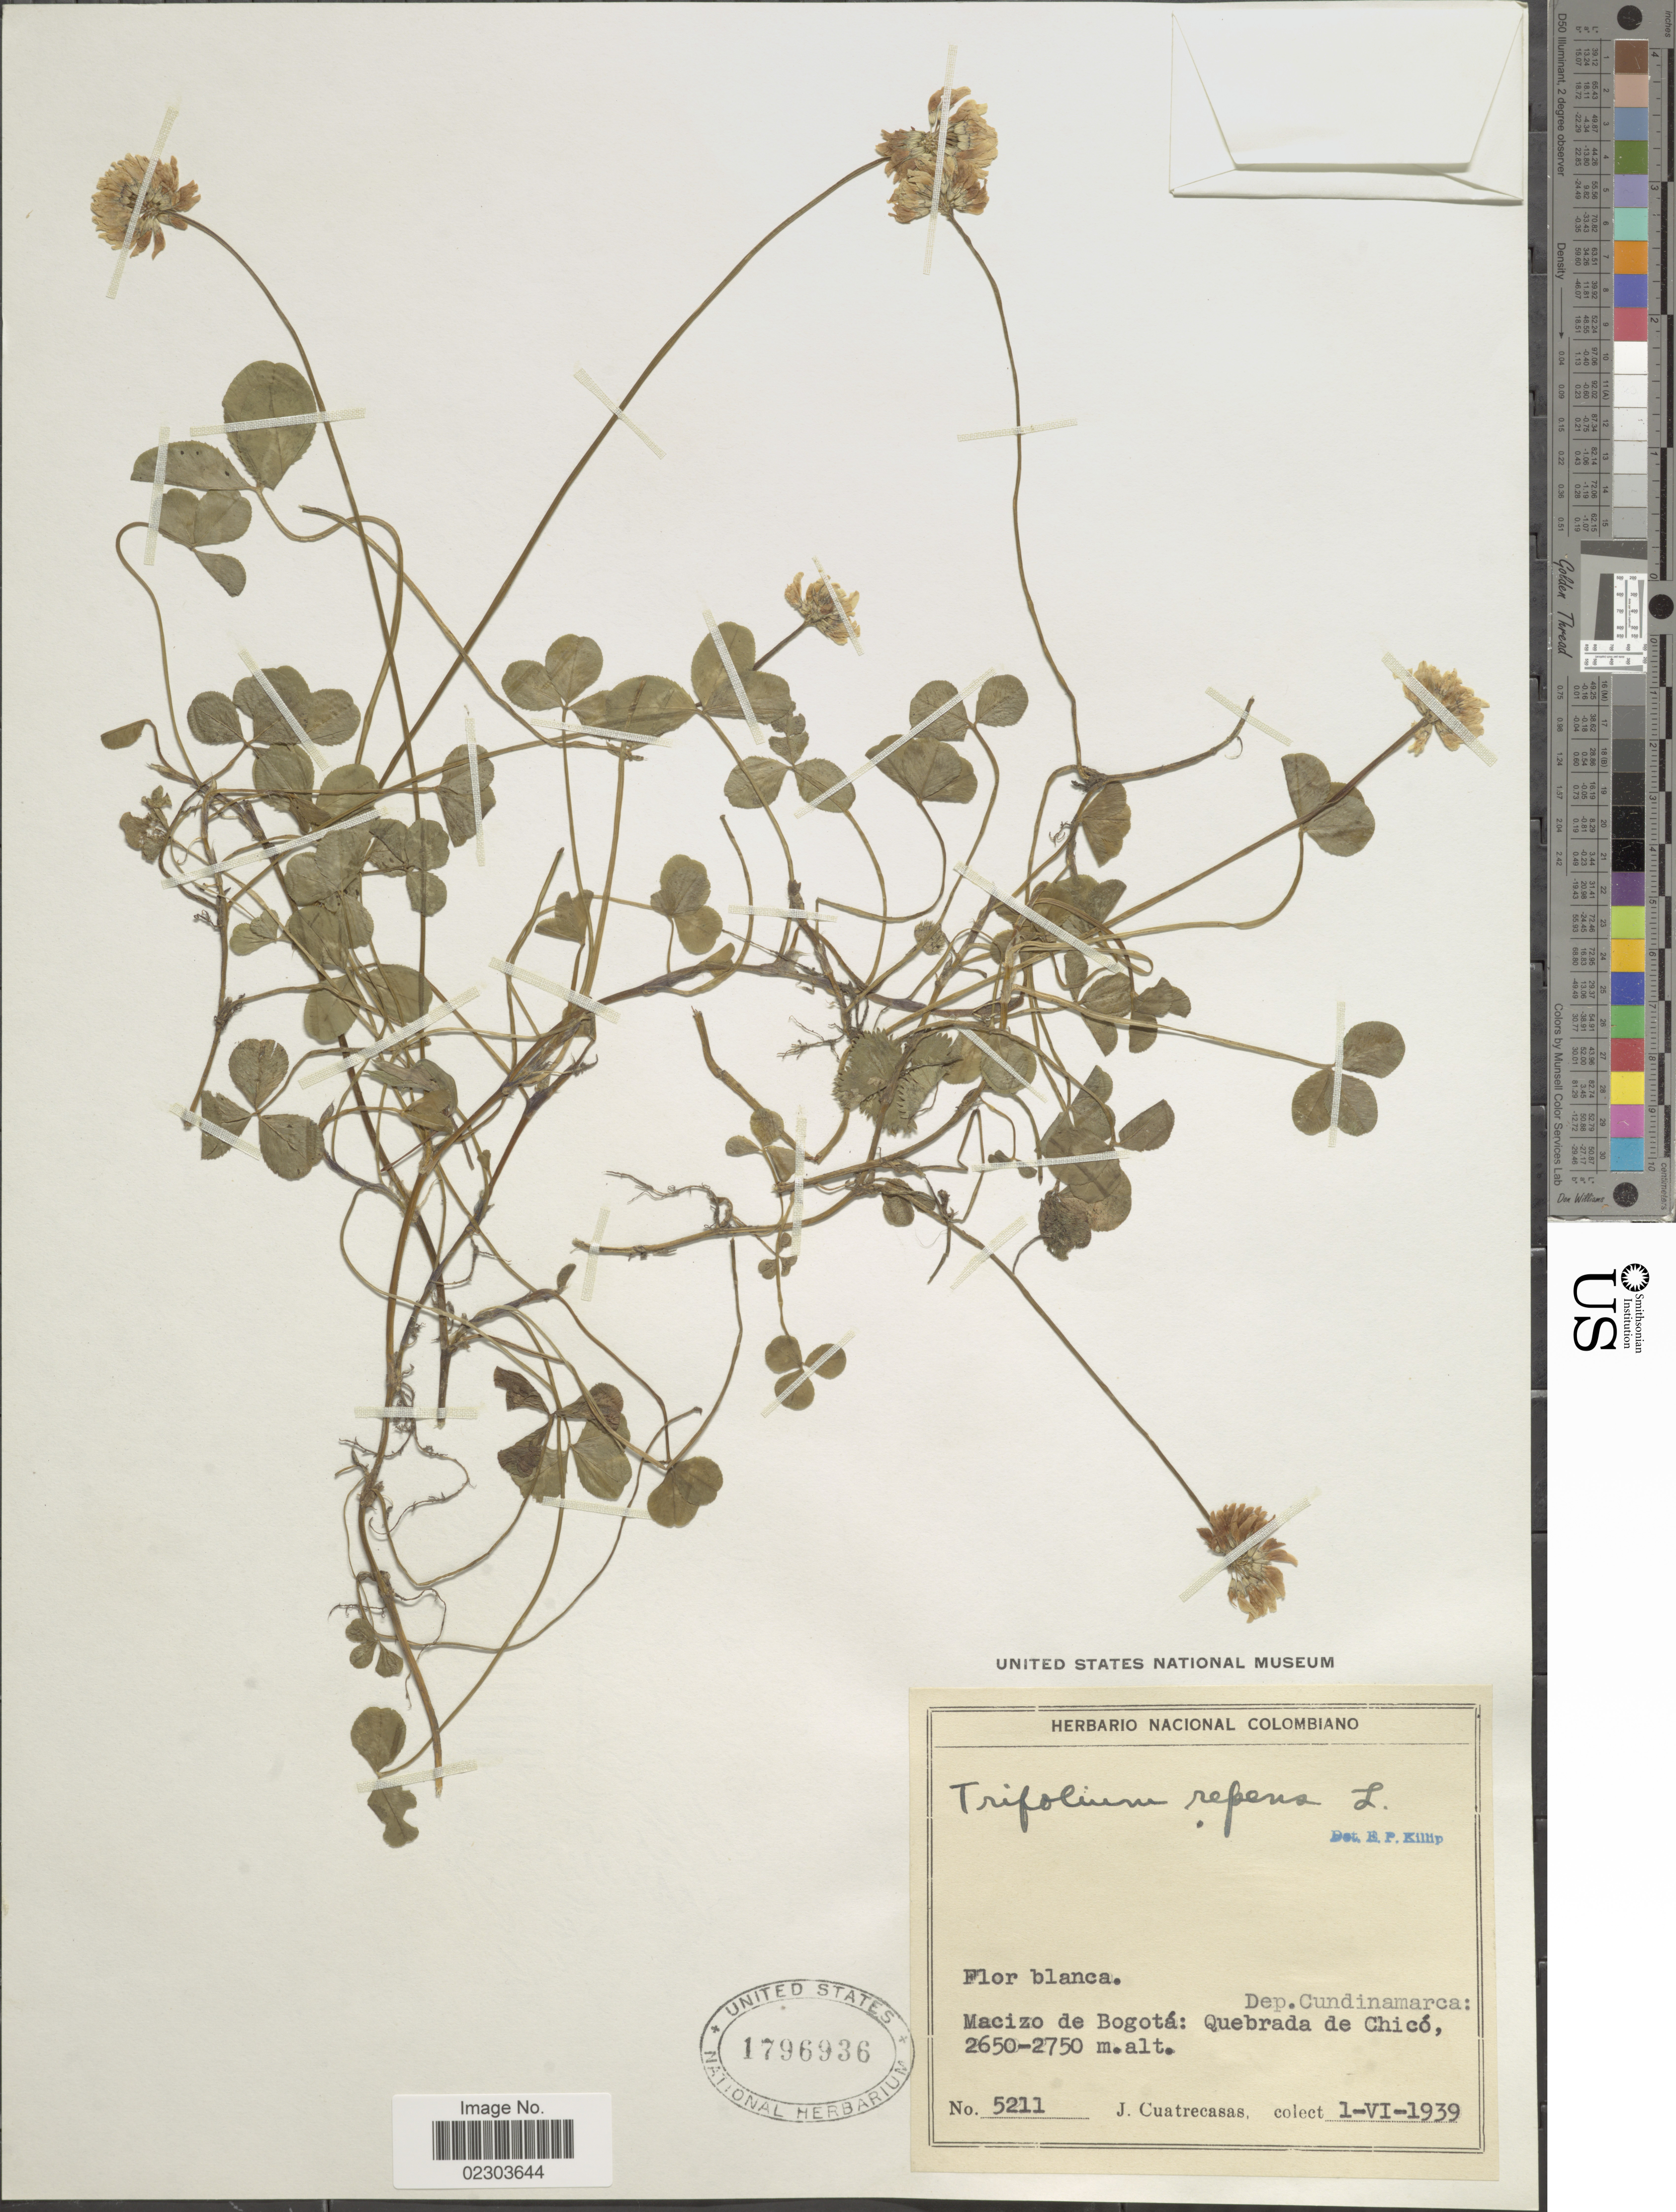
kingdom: Plantae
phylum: Tracheophyta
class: Magnoliopsida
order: Fabales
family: Fabaceae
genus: Trifolium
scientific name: Trifolium repens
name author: L.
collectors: J. Cuatrecasas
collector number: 5211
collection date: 1939-06-01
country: Colombia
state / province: Cundinamarca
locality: Macizo de Bogotá: Quebrada de Chicó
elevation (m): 2650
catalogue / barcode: US 1796936